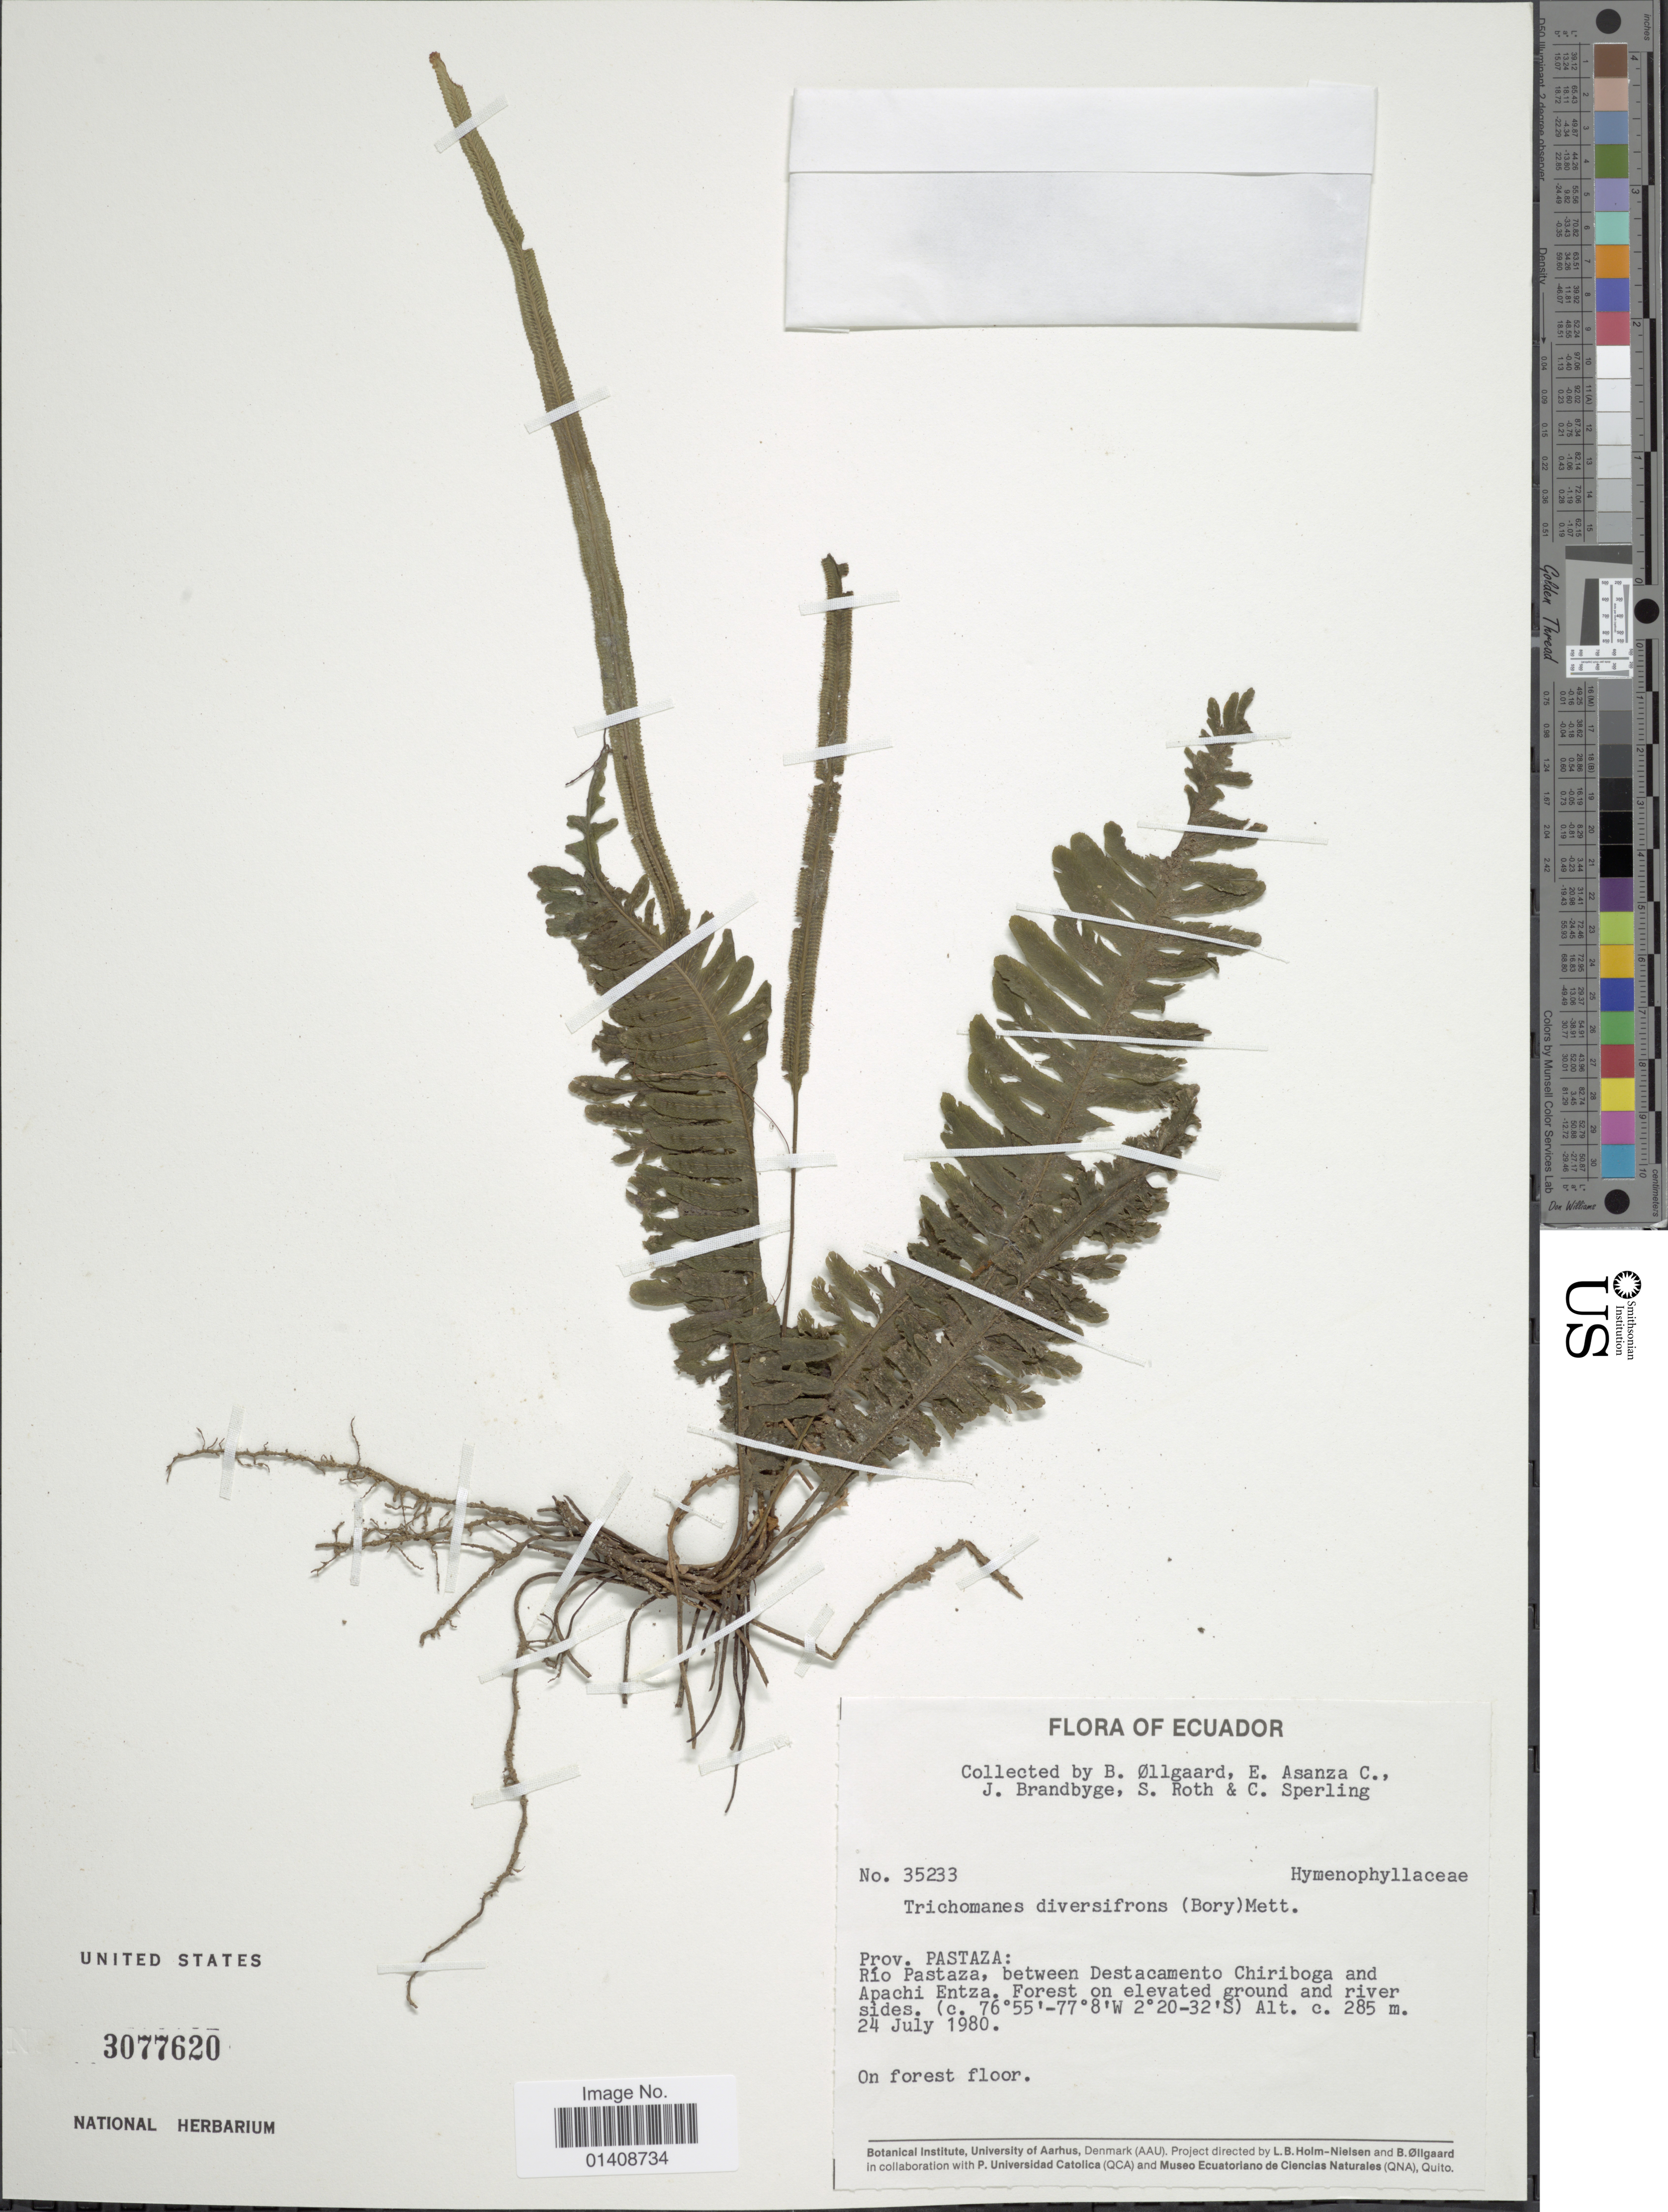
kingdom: Plantae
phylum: Tracheophyta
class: Polypodiopsida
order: Hymenophyllales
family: Hymenophyllaceae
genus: Trichomanes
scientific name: Trichomanes diversifrons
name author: (Bory) Mett. ex Sadeb.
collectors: B. Øllgaard, E. Asanza C., J. Brandbyge, S. Roth & C. Sperling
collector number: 35233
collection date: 1980-07-24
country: Ecuador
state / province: Pastaza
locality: Between Destacamento Chiriboga and Apachi Entza.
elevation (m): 285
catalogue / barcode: US 3077620